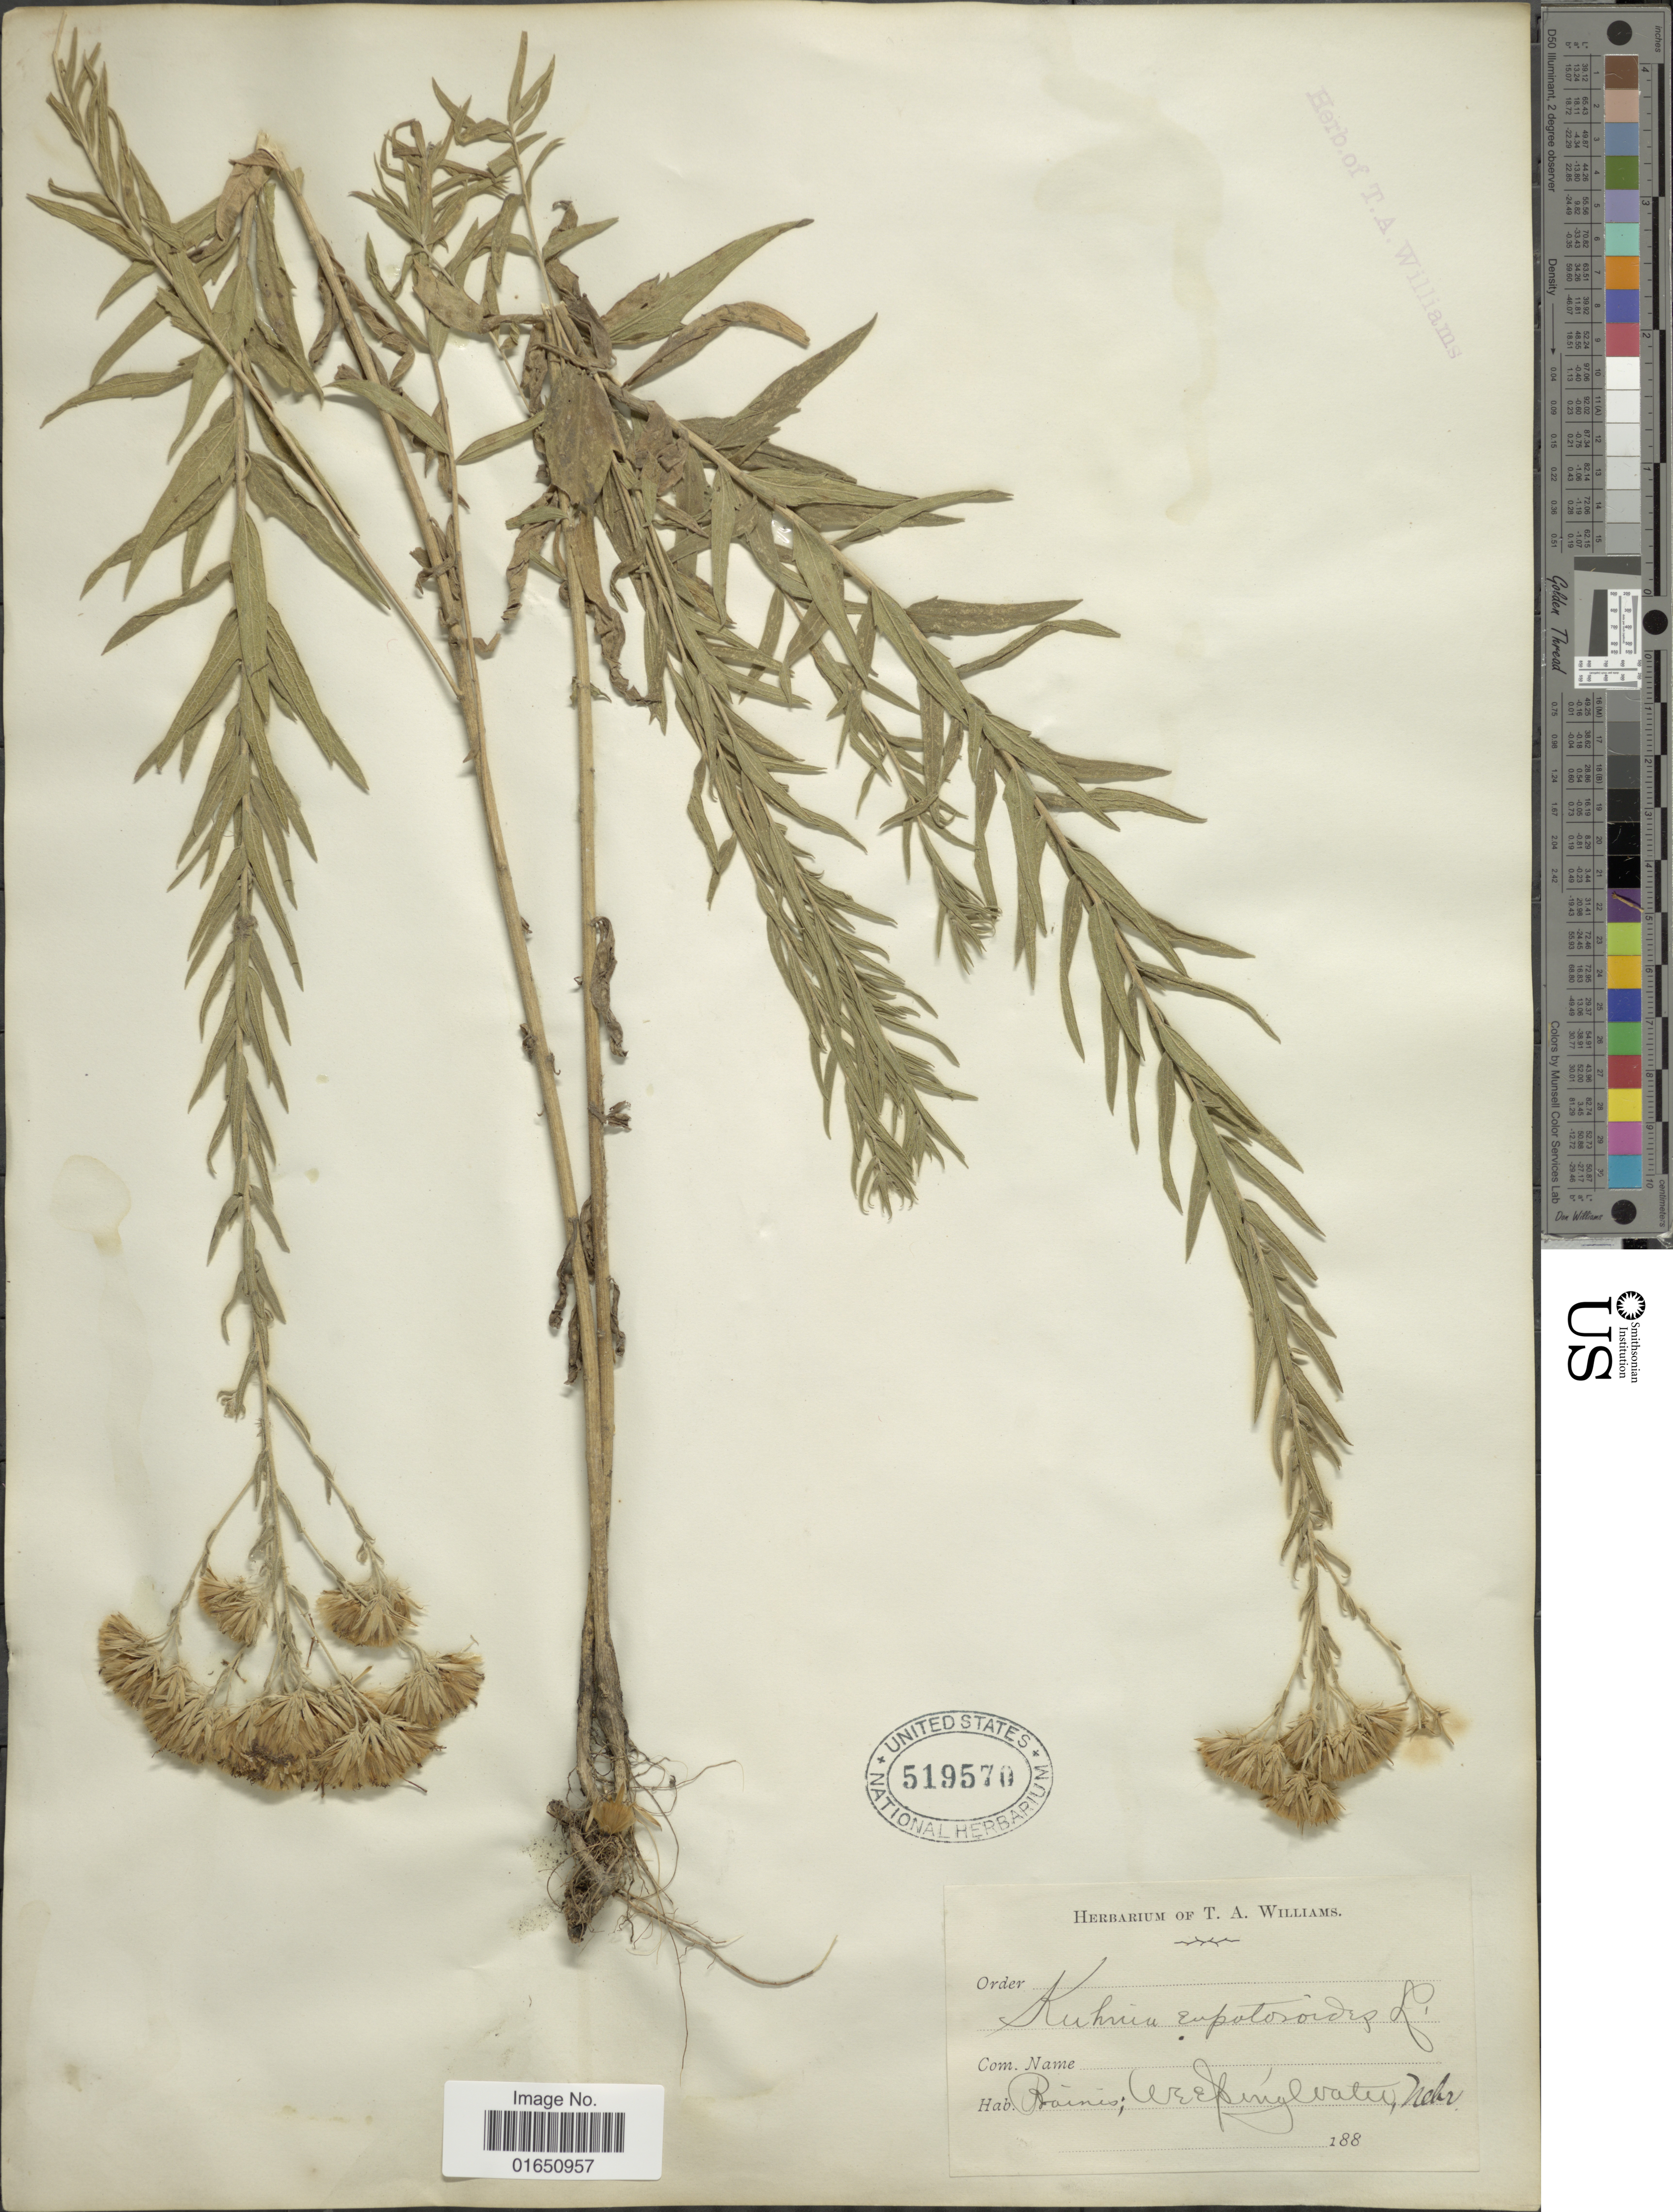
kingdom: Plantae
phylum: Tracheophyta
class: Magnoliopsida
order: Asterales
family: Asteraceae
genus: Brickellia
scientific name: Brickellia eupatorioides var. corymbulosa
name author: (Torr. & A. Gray) Shinners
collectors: T. A. Williams (herbarium)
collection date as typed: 188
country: United States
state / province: Nebraska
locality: Prairies, Cer Springs Valley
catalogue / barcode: US 519570